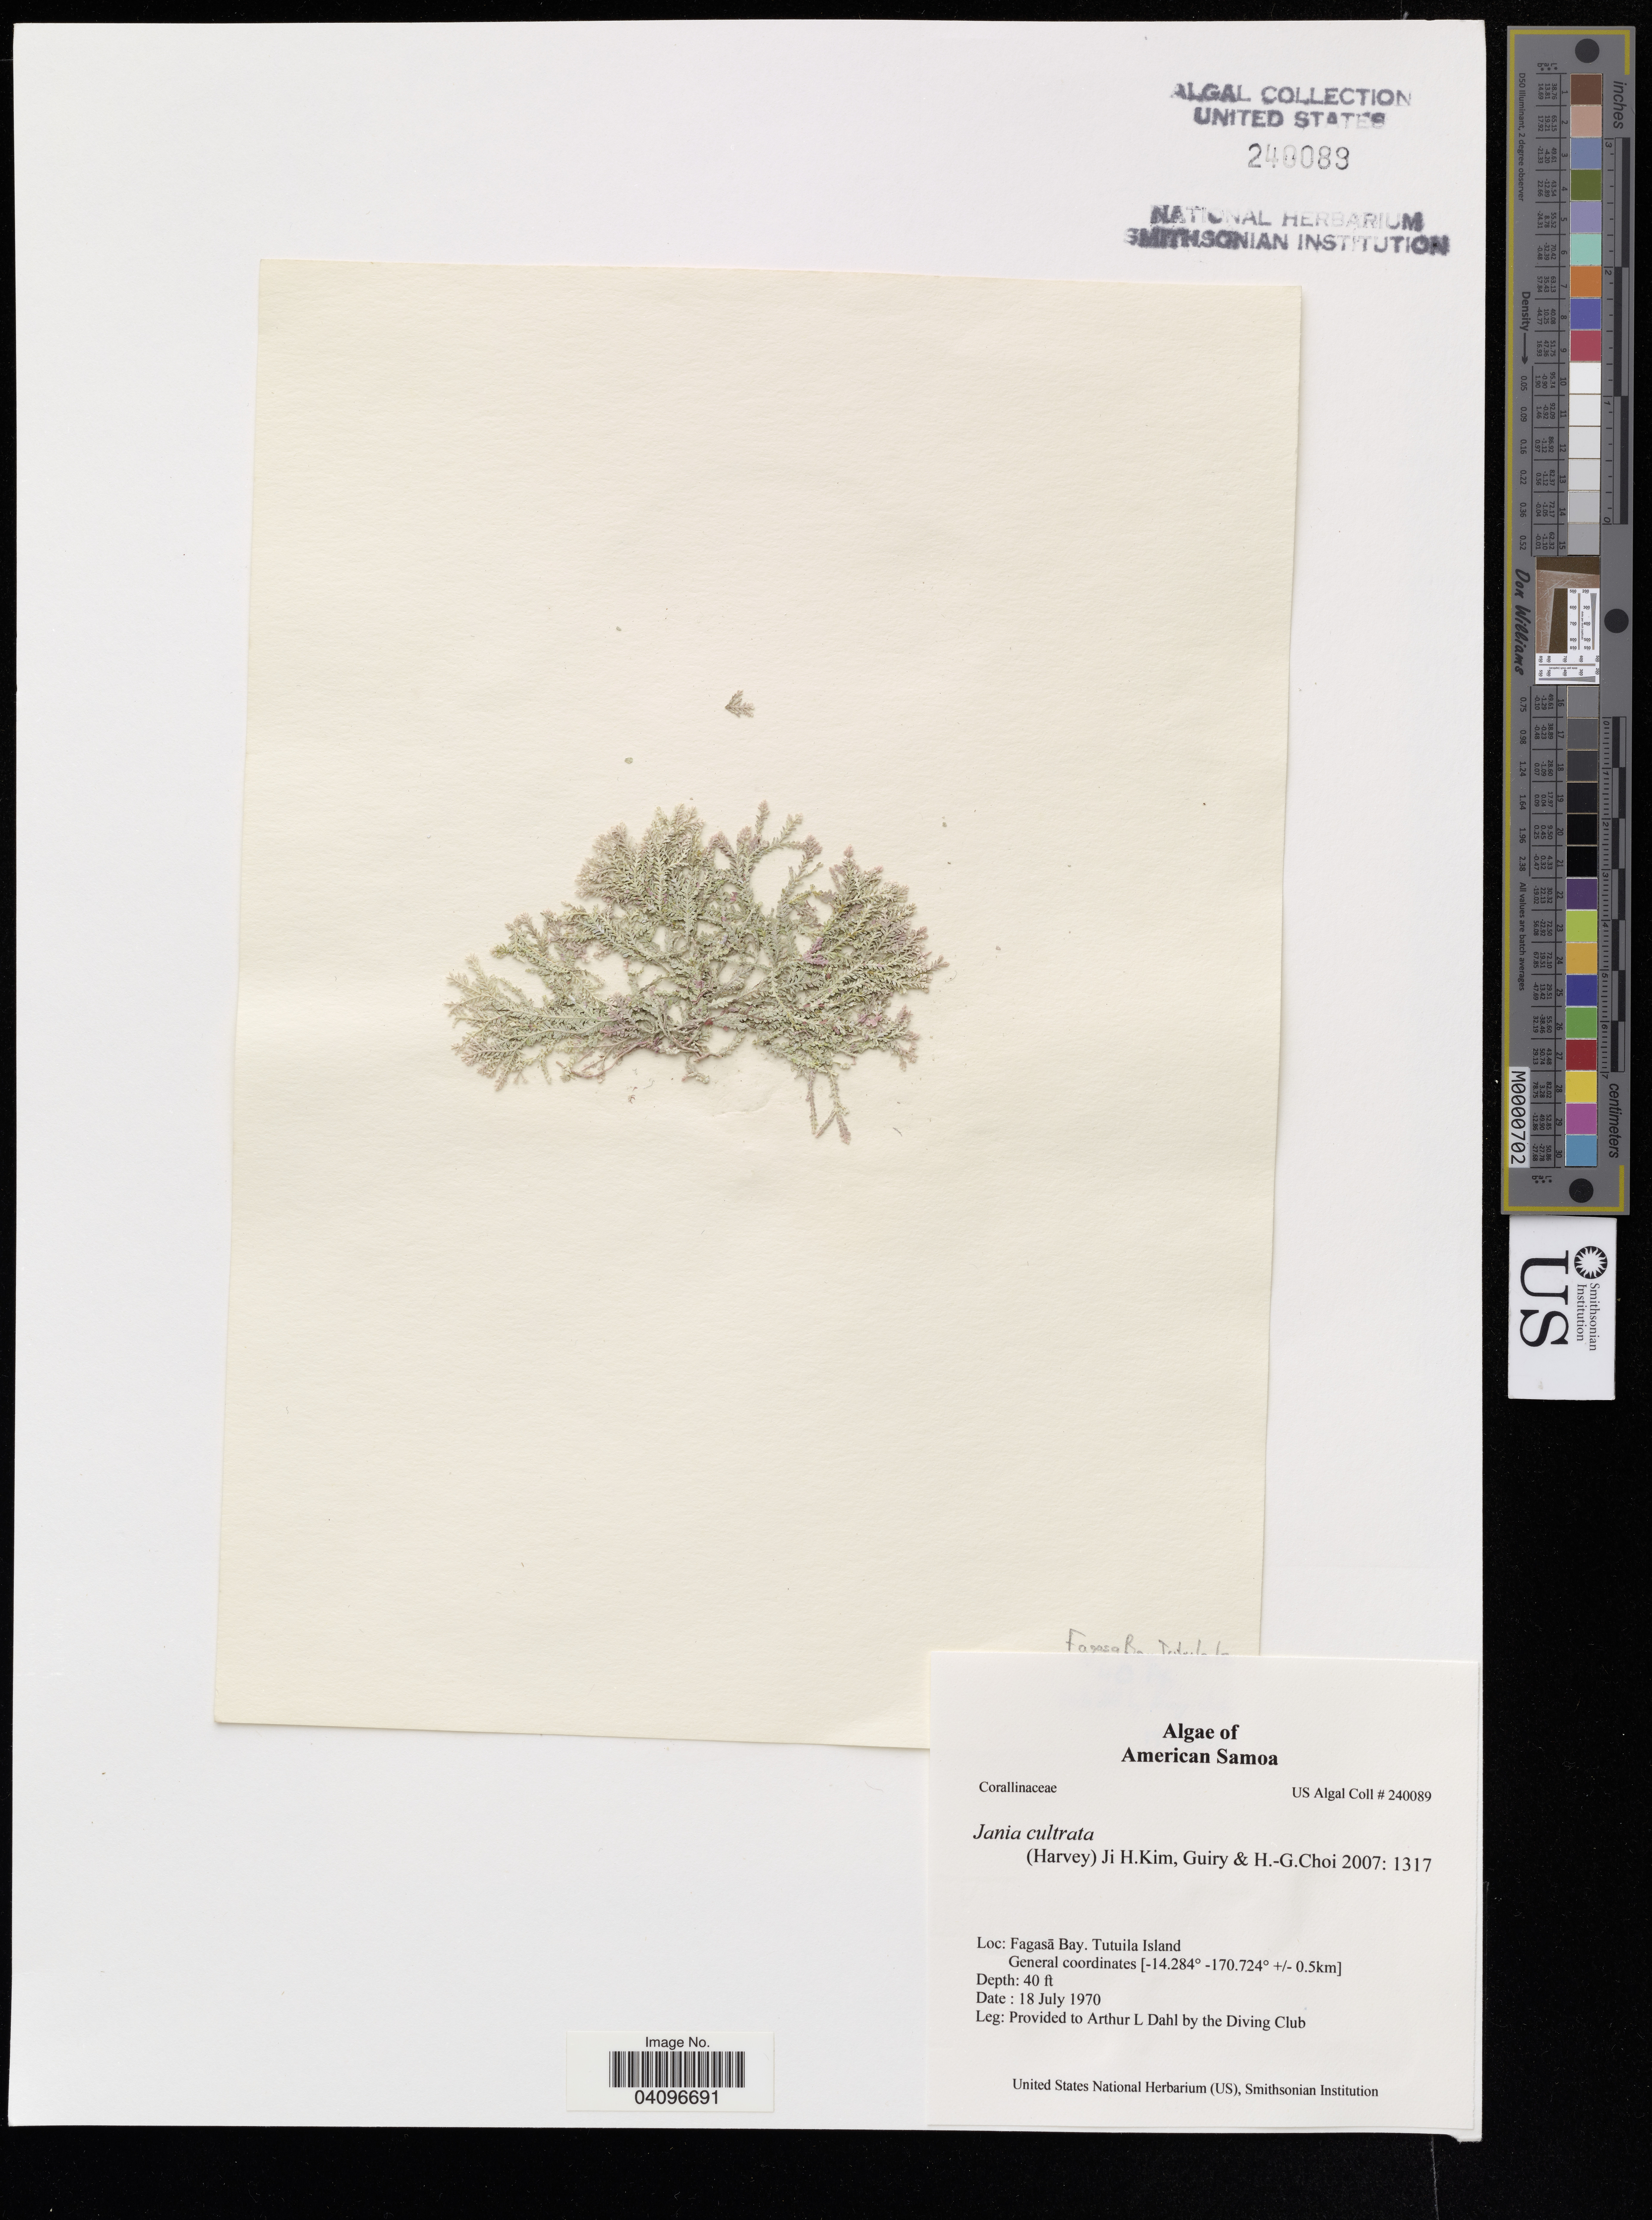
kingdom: Plantae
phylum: Rhodophyta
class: Florideophyceae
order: Corallinales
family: Corallinaceae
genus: Jania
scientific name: Jania cultrata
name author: (Harv.) J.Hw. Kim et al.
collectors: A. Dahl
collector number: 240089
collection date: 1970-07-18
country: American Samoa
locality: Fagasa Bay, Tutuila Island.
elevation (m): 12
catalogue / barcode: US 248089